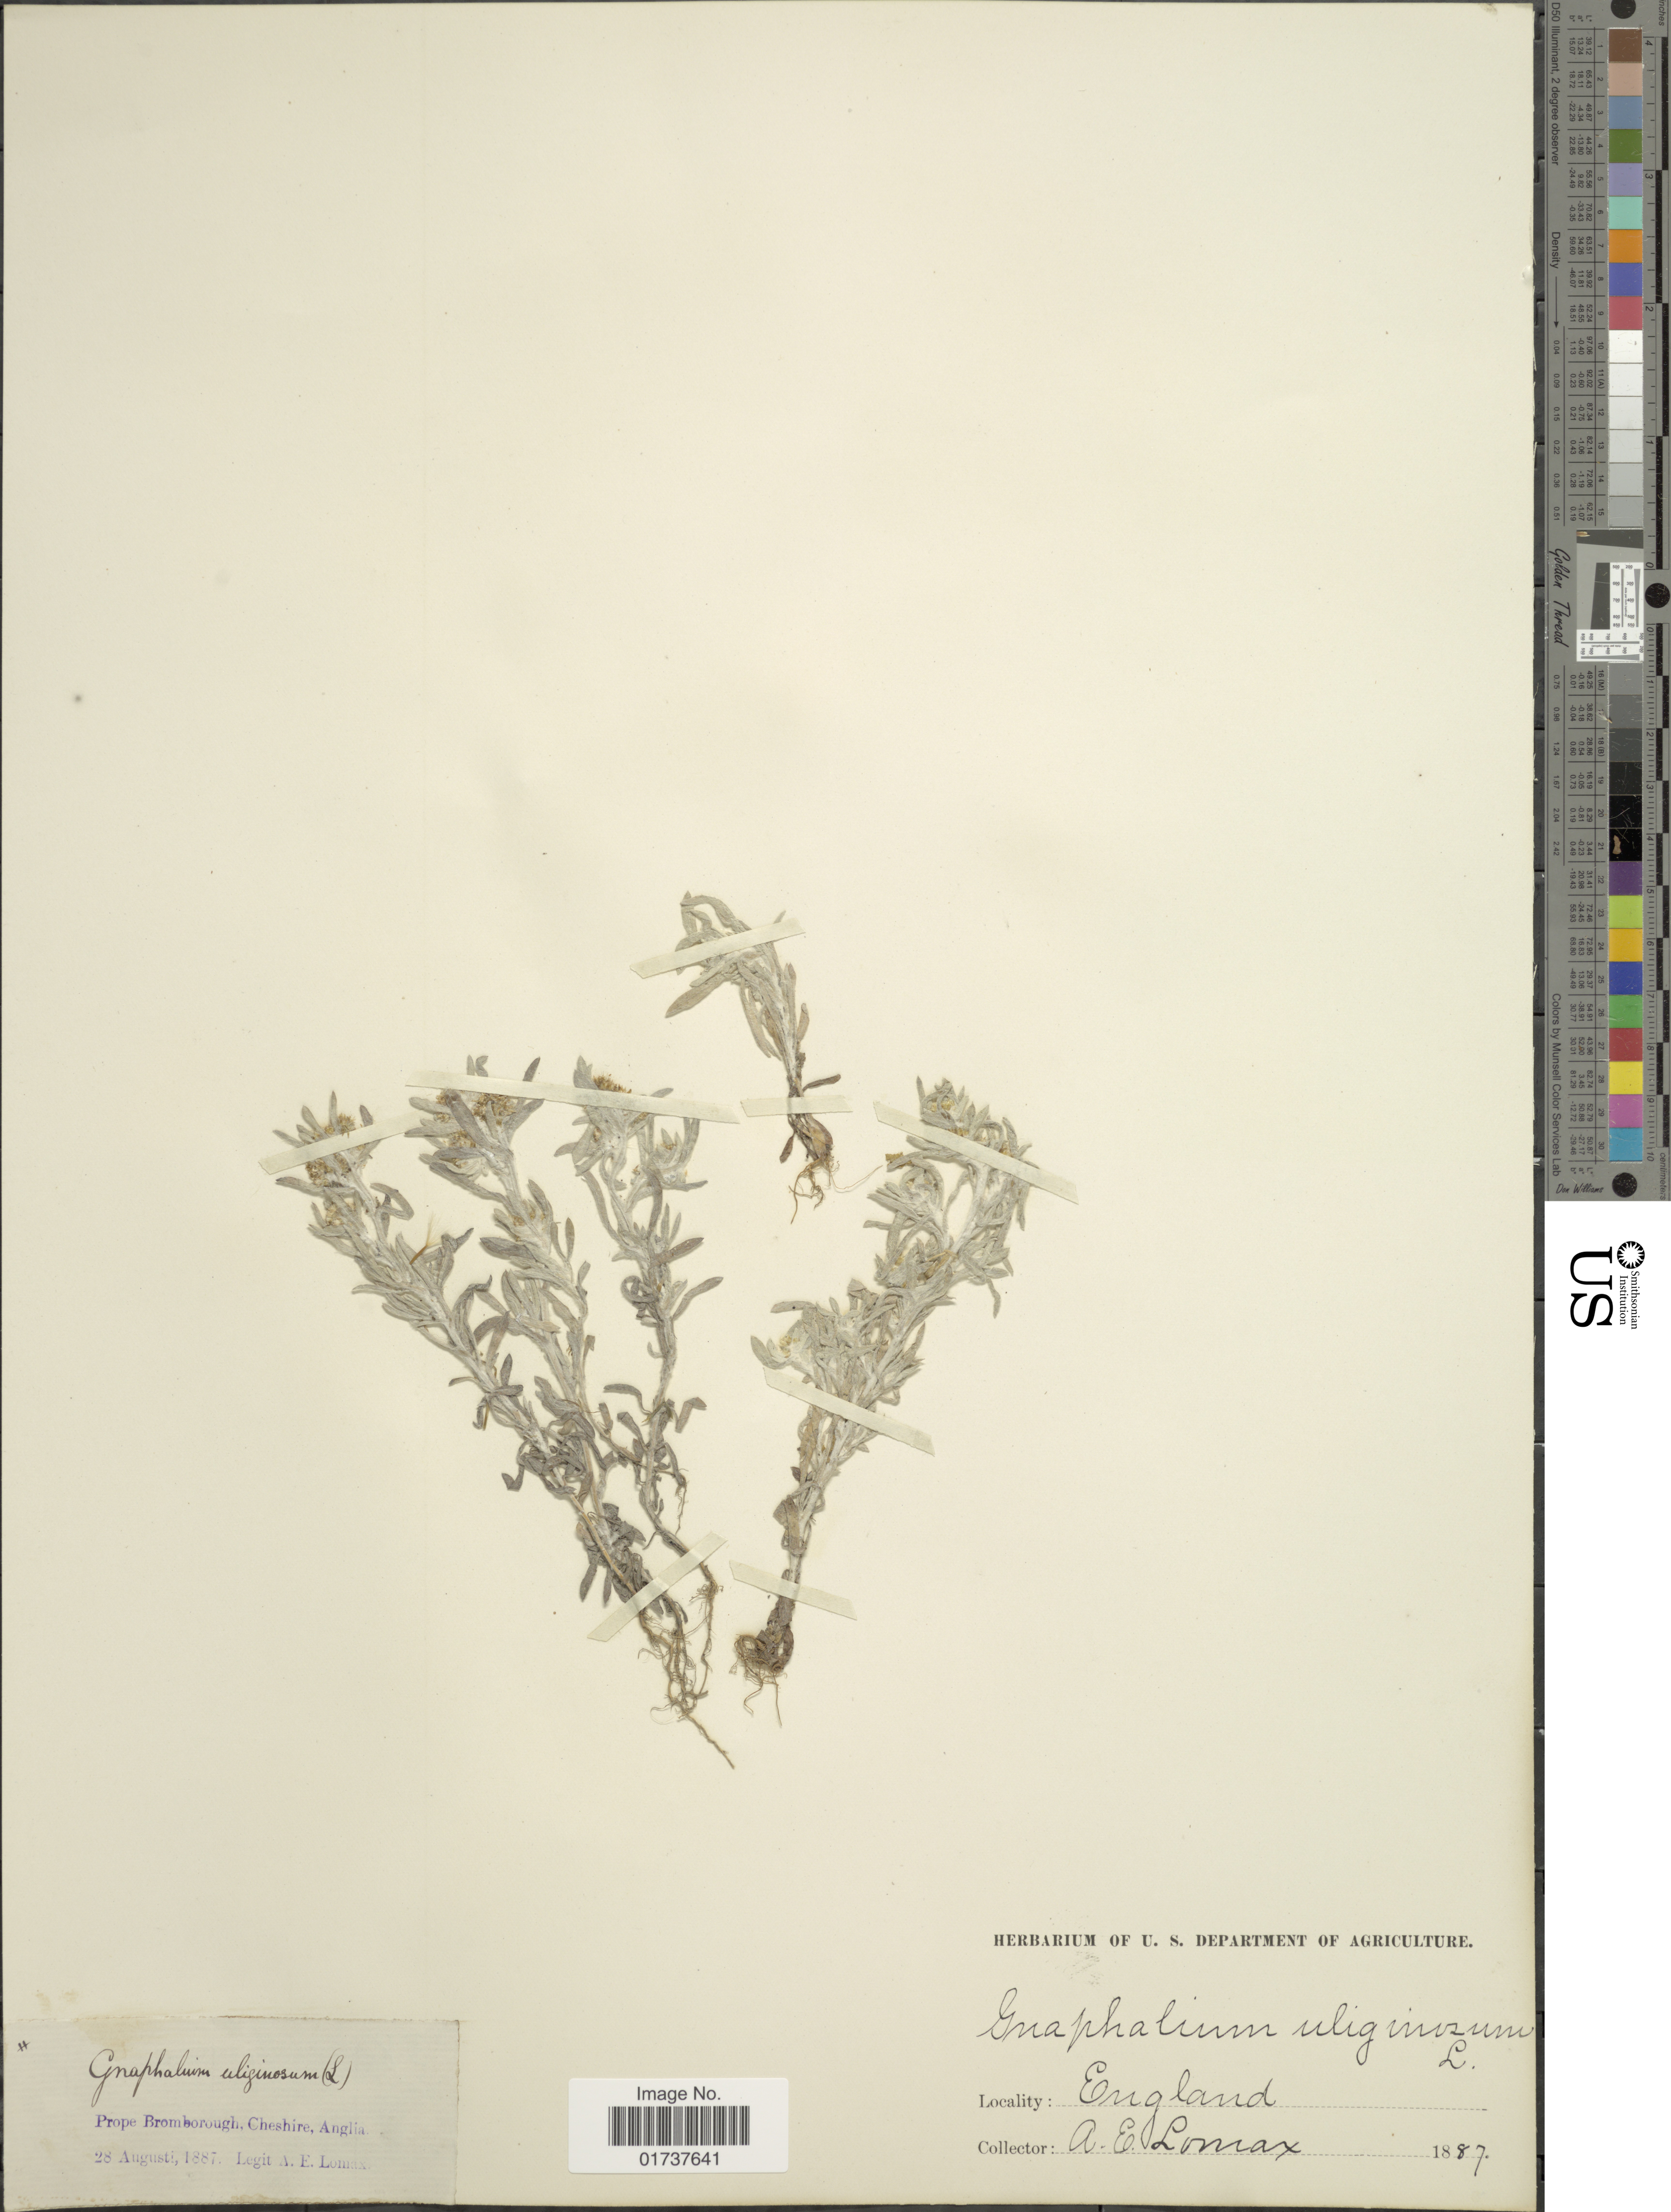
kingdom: Plantae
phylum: Tracheophyta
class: Magnoliopsida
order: Asterales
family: Asteraceae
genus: Gnaphalium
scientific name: Gnaphalium uliginosum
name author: L.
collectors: A. Lomax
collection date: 1887-08-28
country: United Kingdom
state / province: England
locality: Cheshire, Anglia